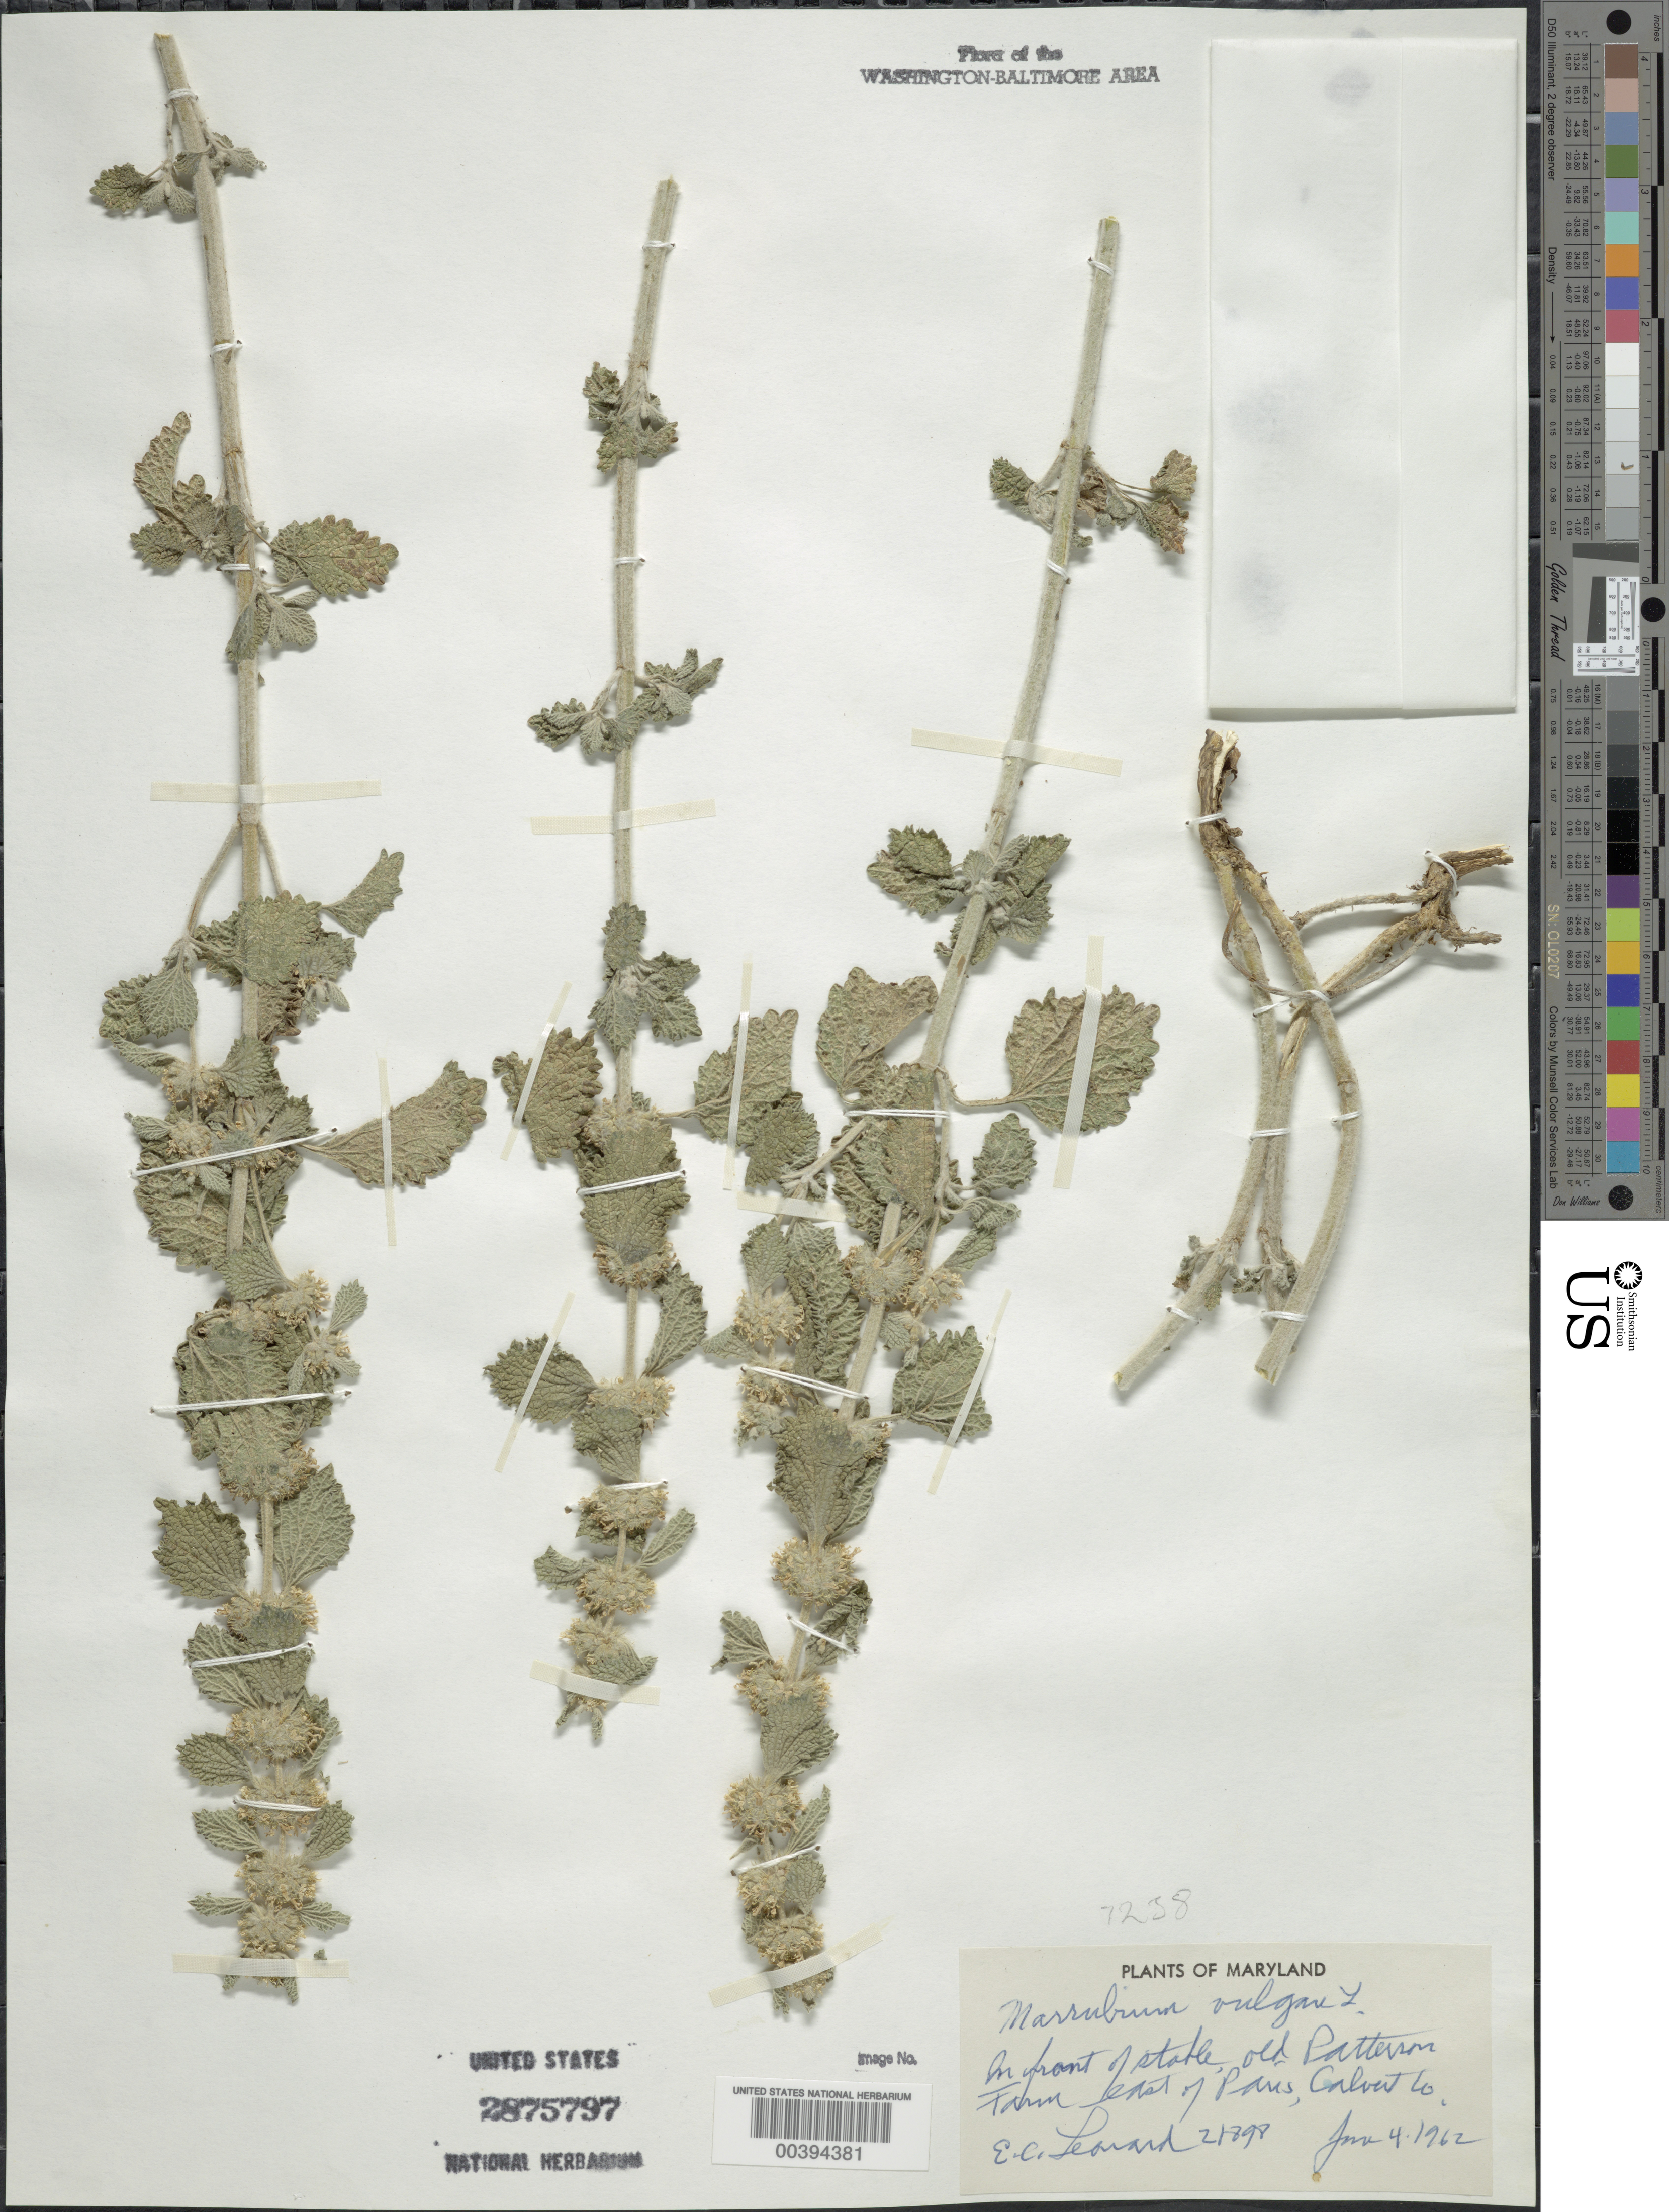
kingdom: Plantae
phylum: Tracheophyta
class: Magnoliopsida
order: Lamiales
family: Lamiaceae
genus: Marrubium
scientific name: Marrubium vulgare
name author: L.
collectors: E. C. Leonard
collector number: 21898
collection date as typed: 04 Jun 1962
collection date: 1962-06-04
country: United States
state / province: Maryland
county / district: Calvert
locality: Patterson Farm east of Paris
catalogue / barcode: US 2875797